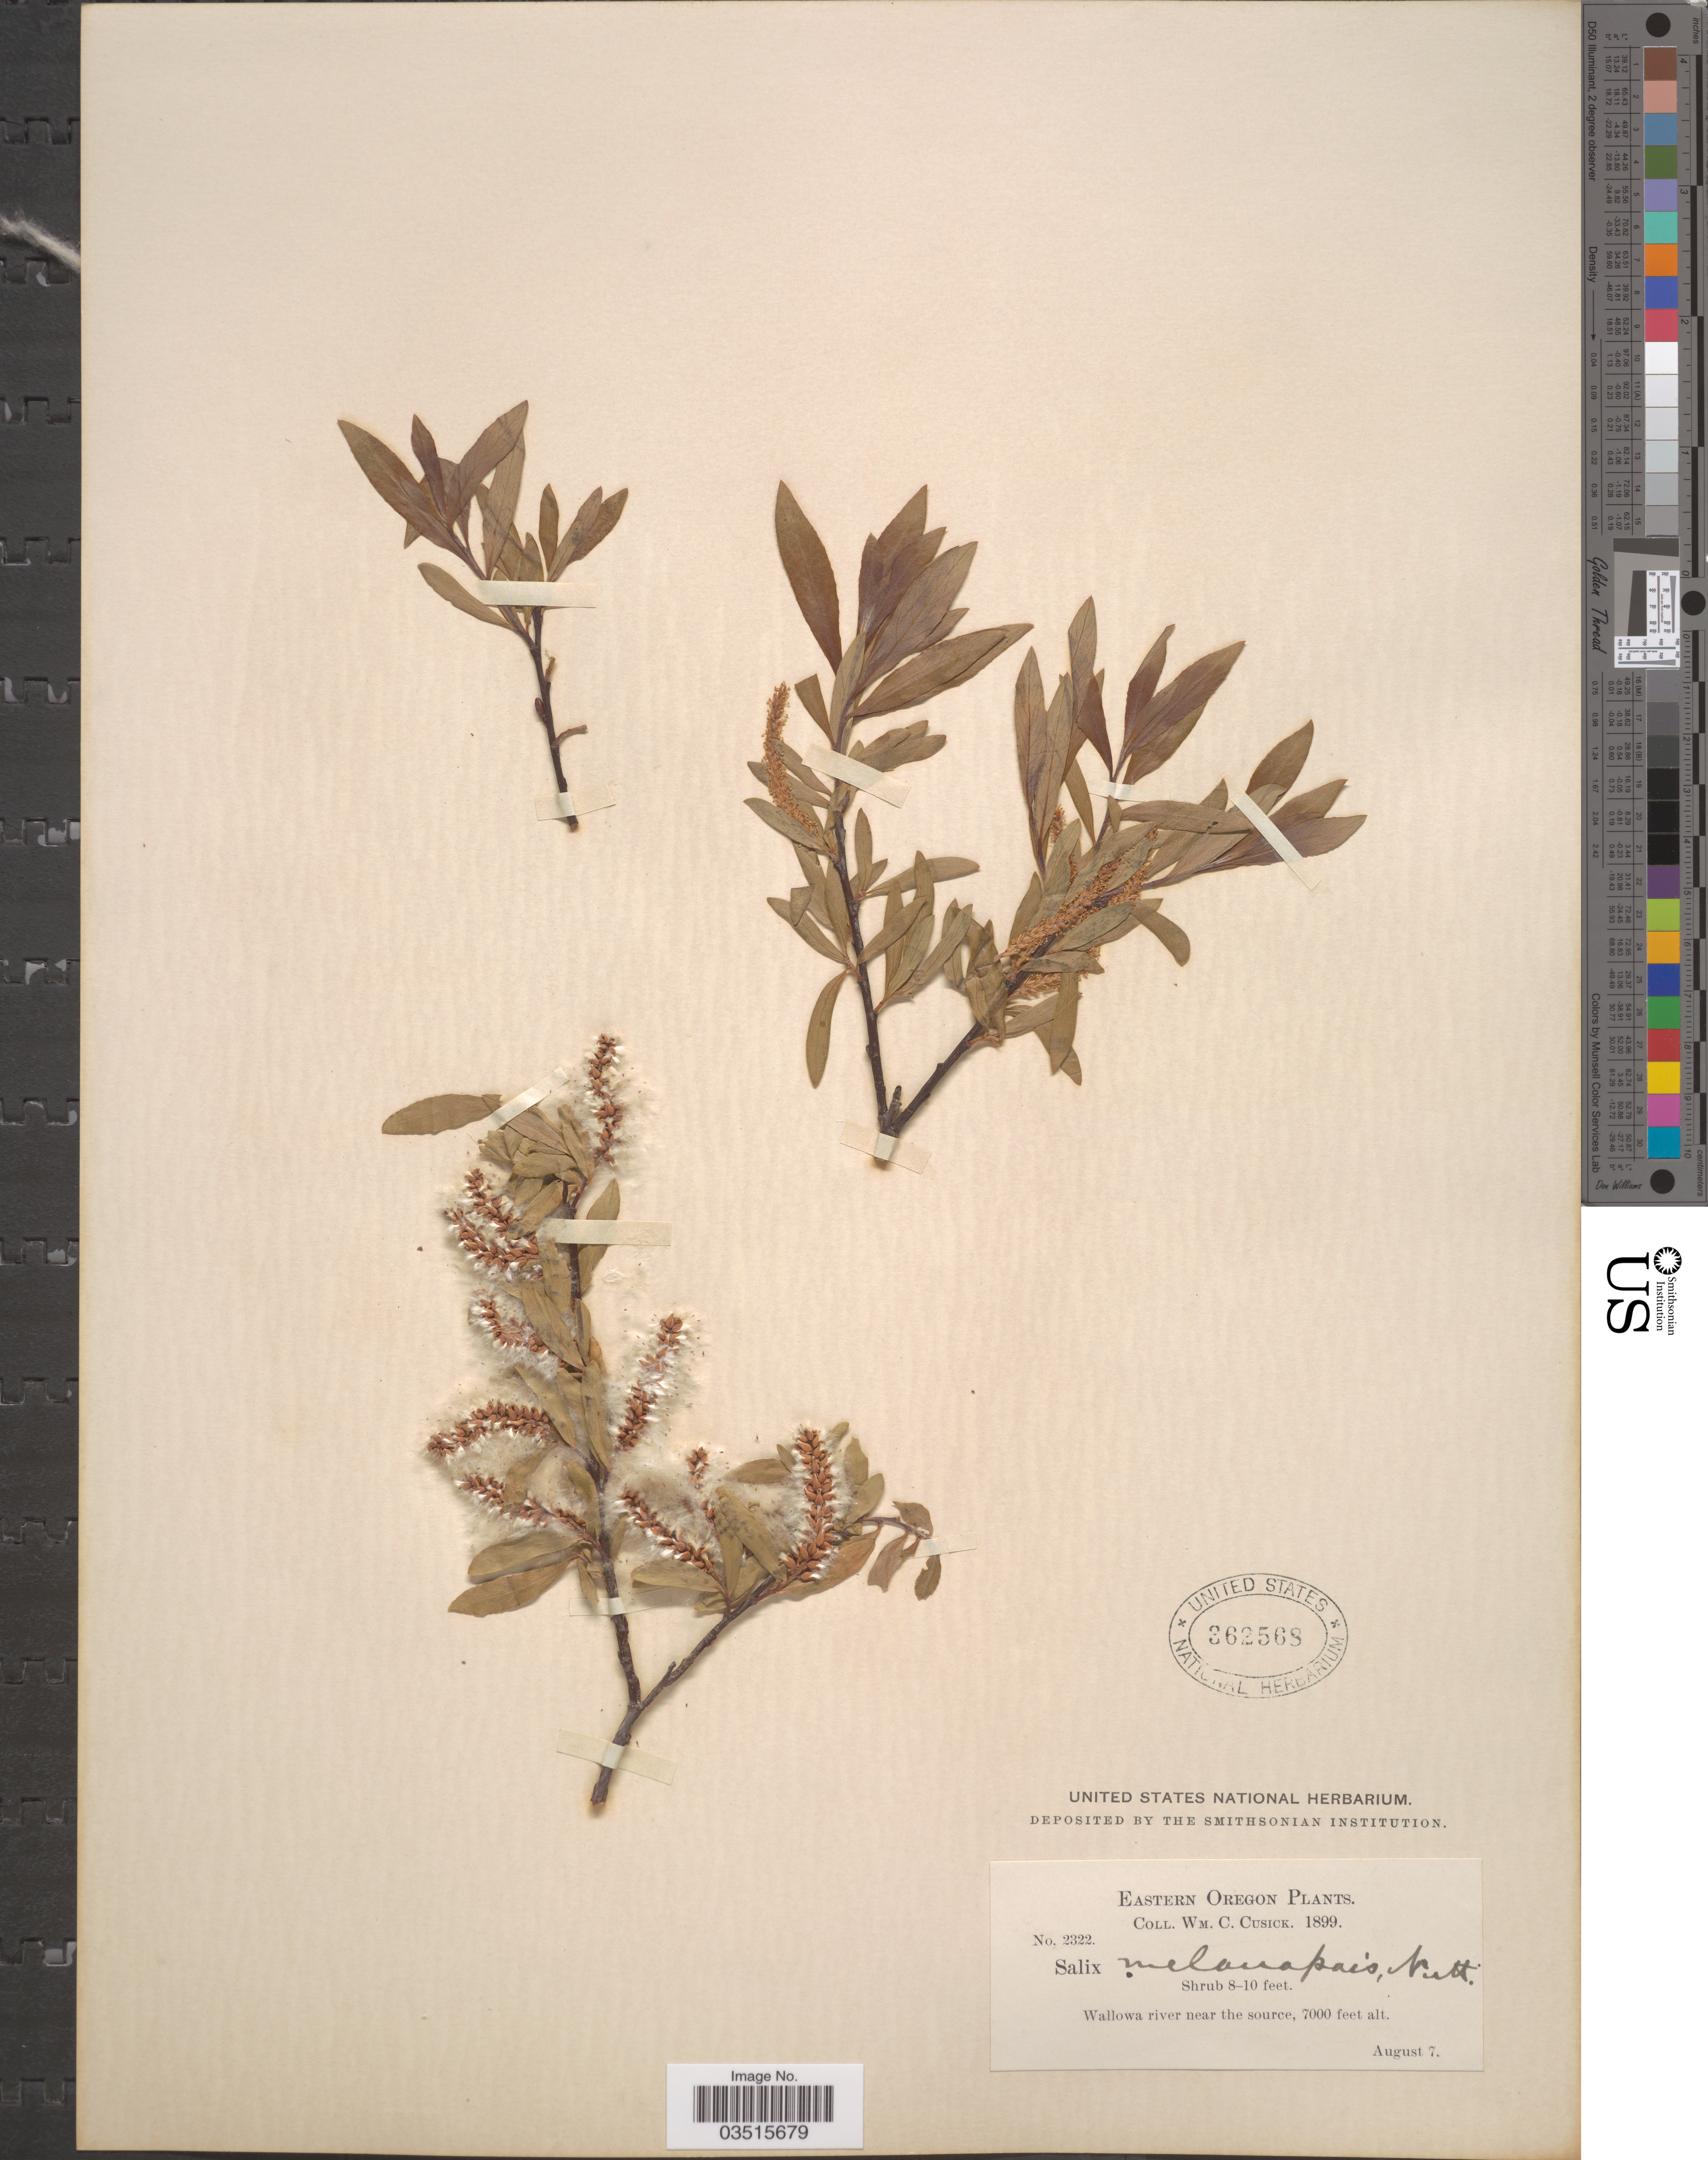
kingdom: Plantae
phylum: Tracheophyta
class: Magnoliopsida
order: Malpighiales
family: Salicaceae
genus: Salix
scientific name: Salix melanopsis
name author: Nutt.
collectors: W. C. Cusick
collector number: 2322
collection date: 1899-08-07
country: United States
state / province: Oregon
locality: Wallowa river near the source.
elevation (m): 2134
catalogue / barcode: US 362568